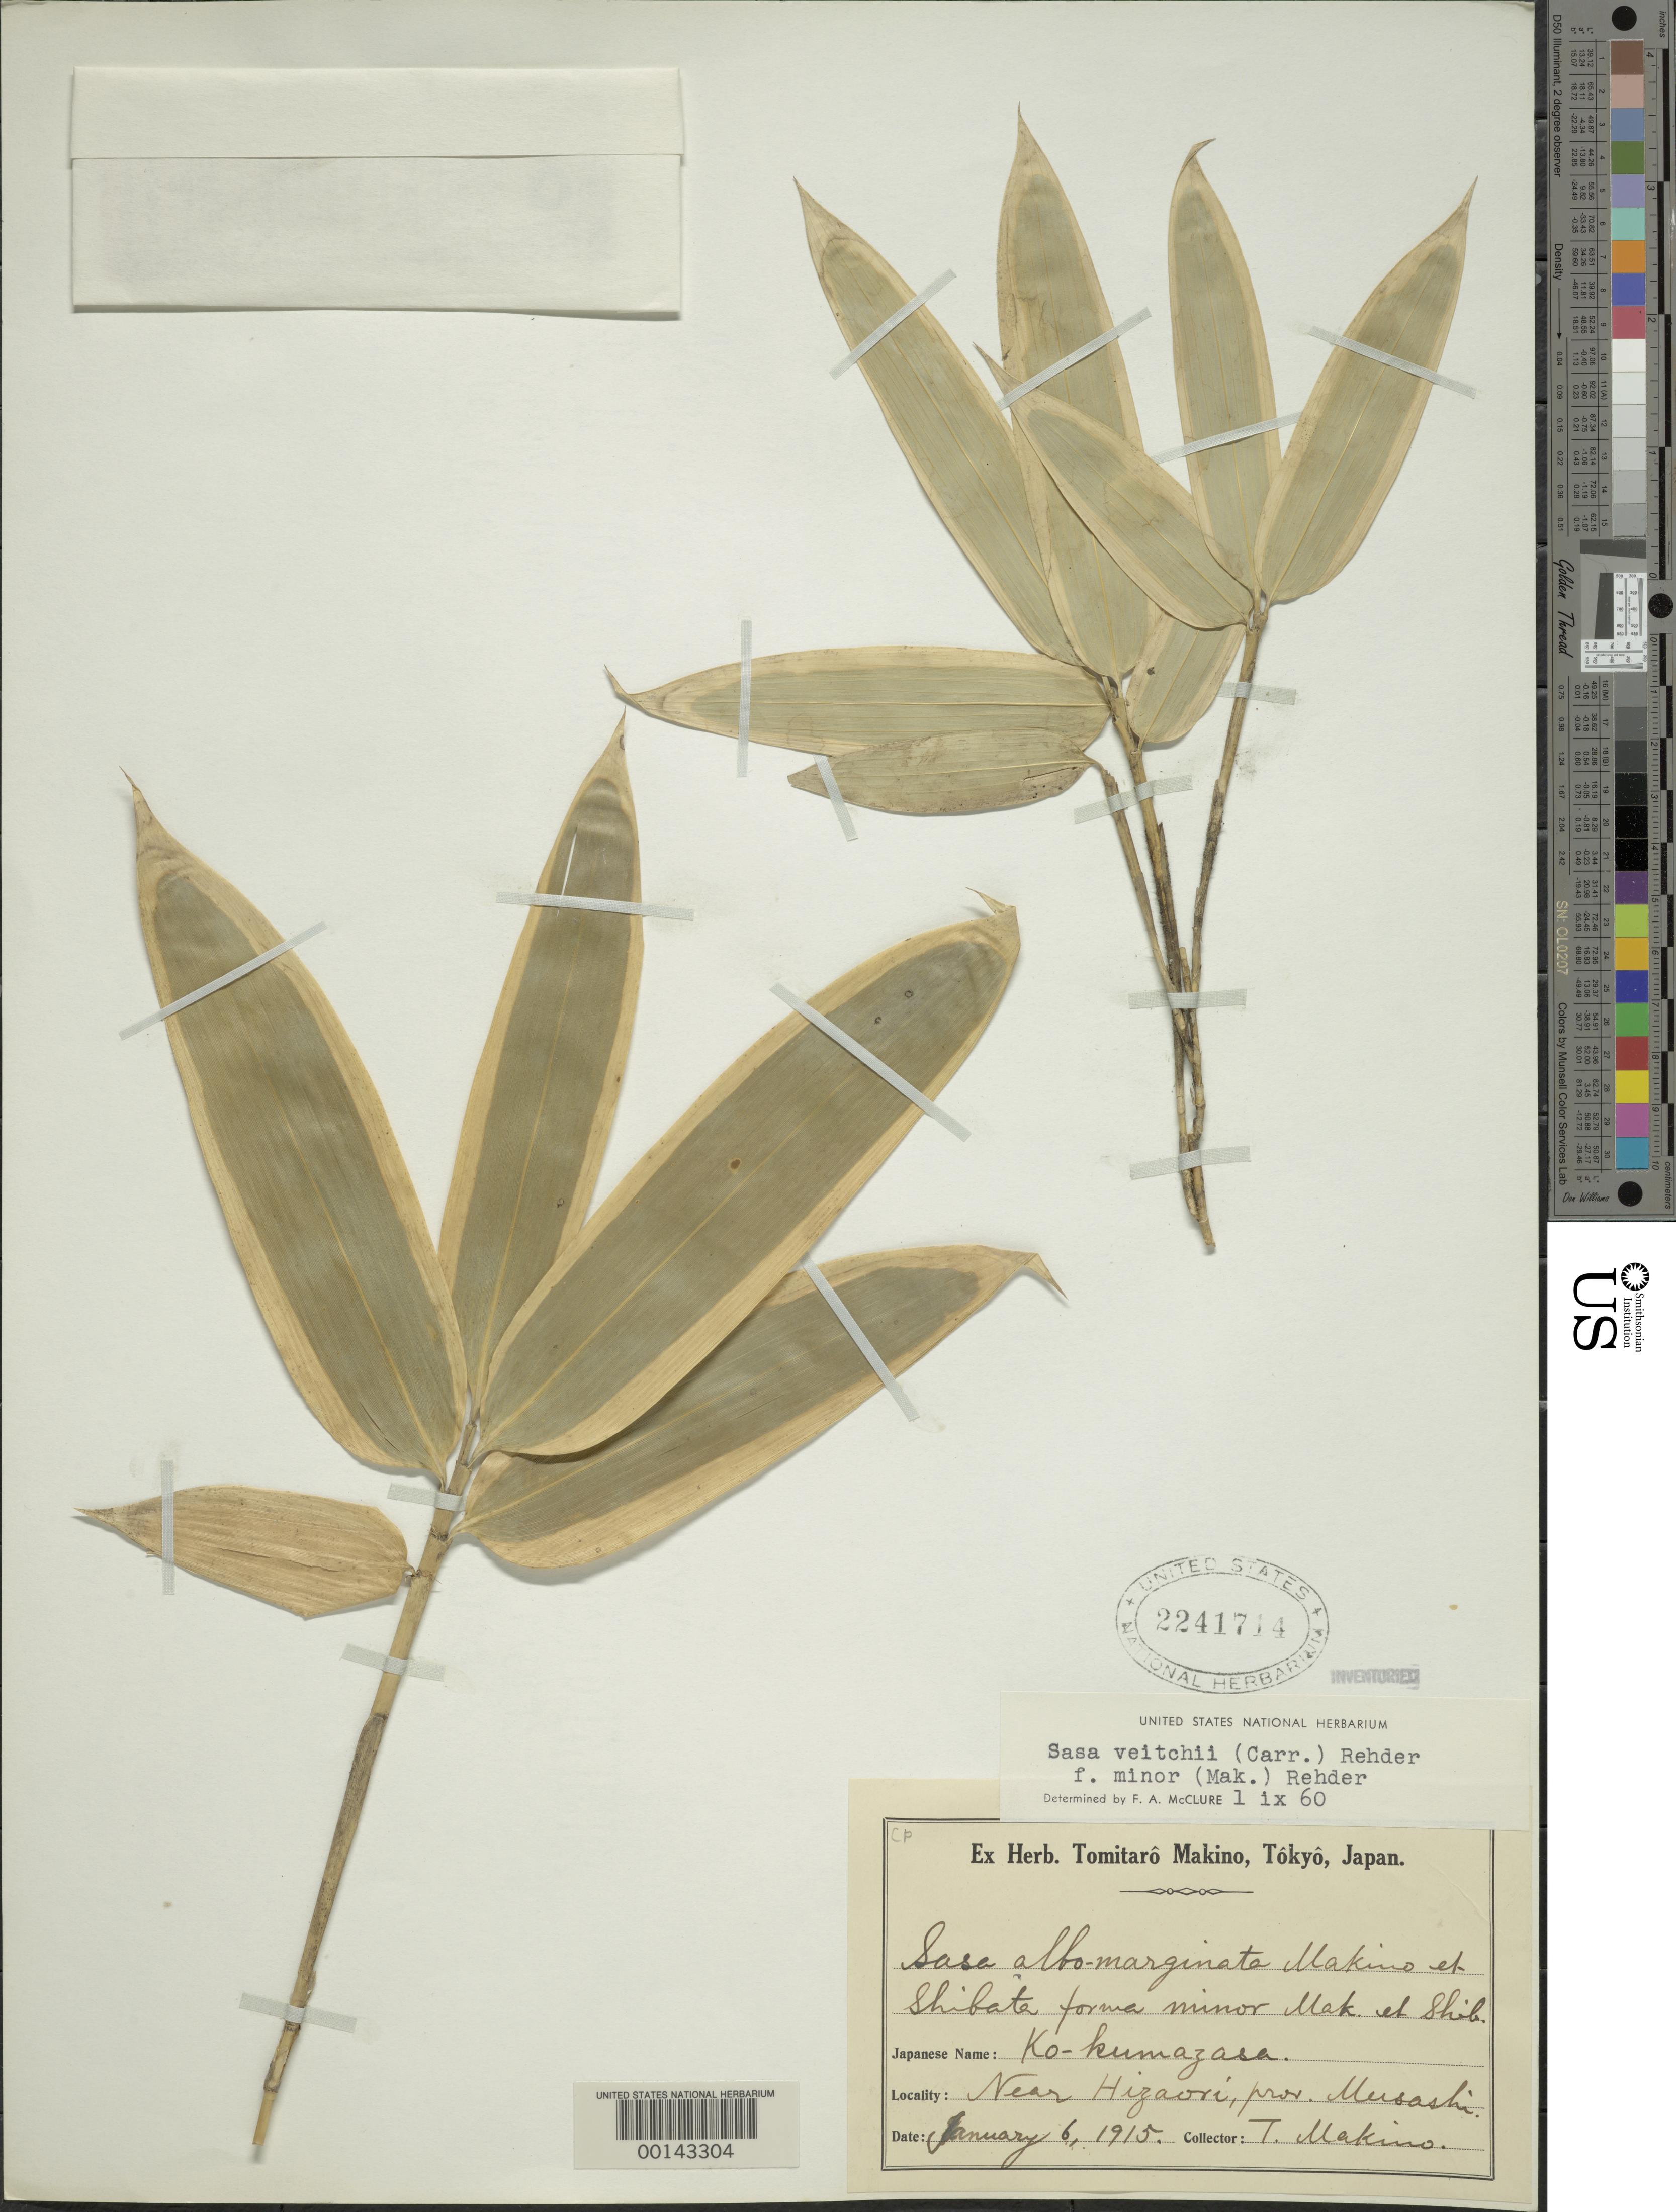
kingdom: Plantae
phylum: Tracheophyta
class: Liliopsida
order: Poales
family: Poaceae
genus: Sasa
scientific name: Sasa veitchii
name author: (Carrière) Rehder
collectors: T. Makino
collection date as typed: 06 Jan 1915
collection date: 1915-01-06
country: Japan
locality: Mersashi, hizaori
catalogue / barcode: US 2241714